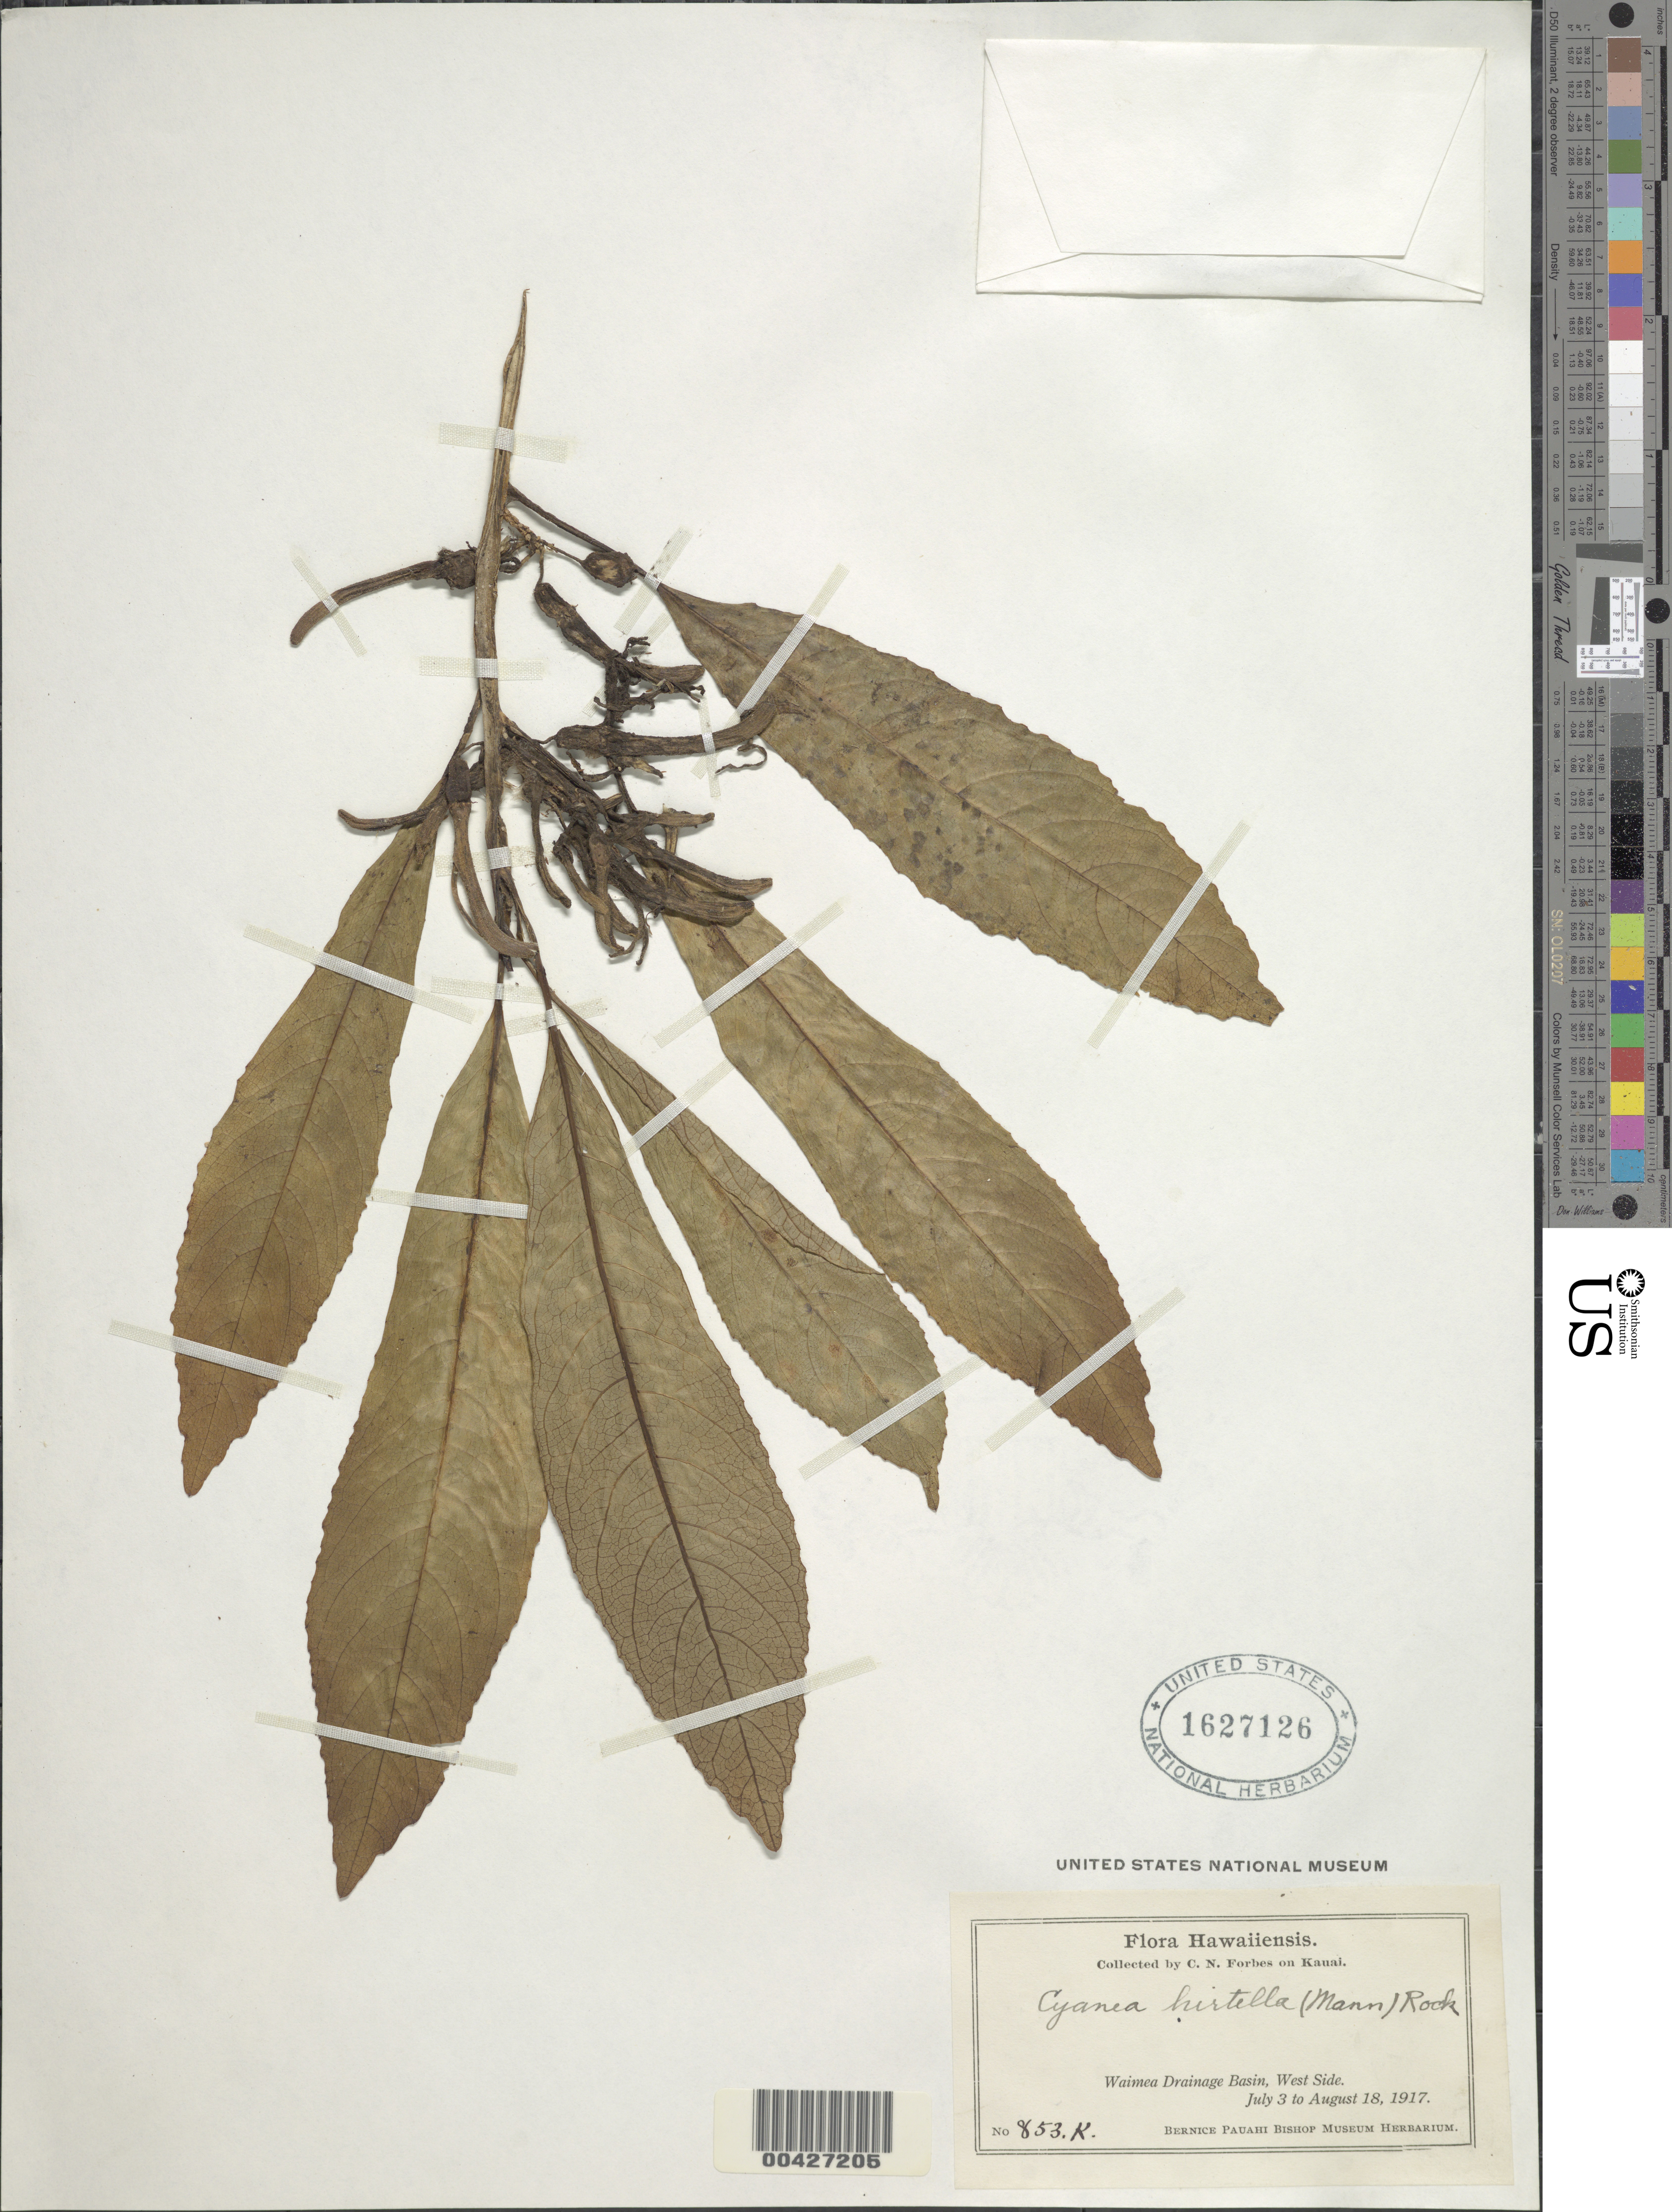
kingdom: Plantae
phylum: Tracheophyta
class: Magnoliopsida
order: Asterales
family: Campanulaceae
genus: Cyanea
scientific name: Cyanea hirtella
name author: (H. Mann) Hillebr.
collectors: C. N. Forbes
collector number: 853.K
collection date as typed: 3 Jul 1917 to 18 Aug 1917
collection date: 1917-07-03/1917-08-18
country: United States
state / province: Hawaii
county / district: Kauai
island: Kaua'i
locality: Waimea Drainage Basin, West Side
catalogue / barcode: US 1627126